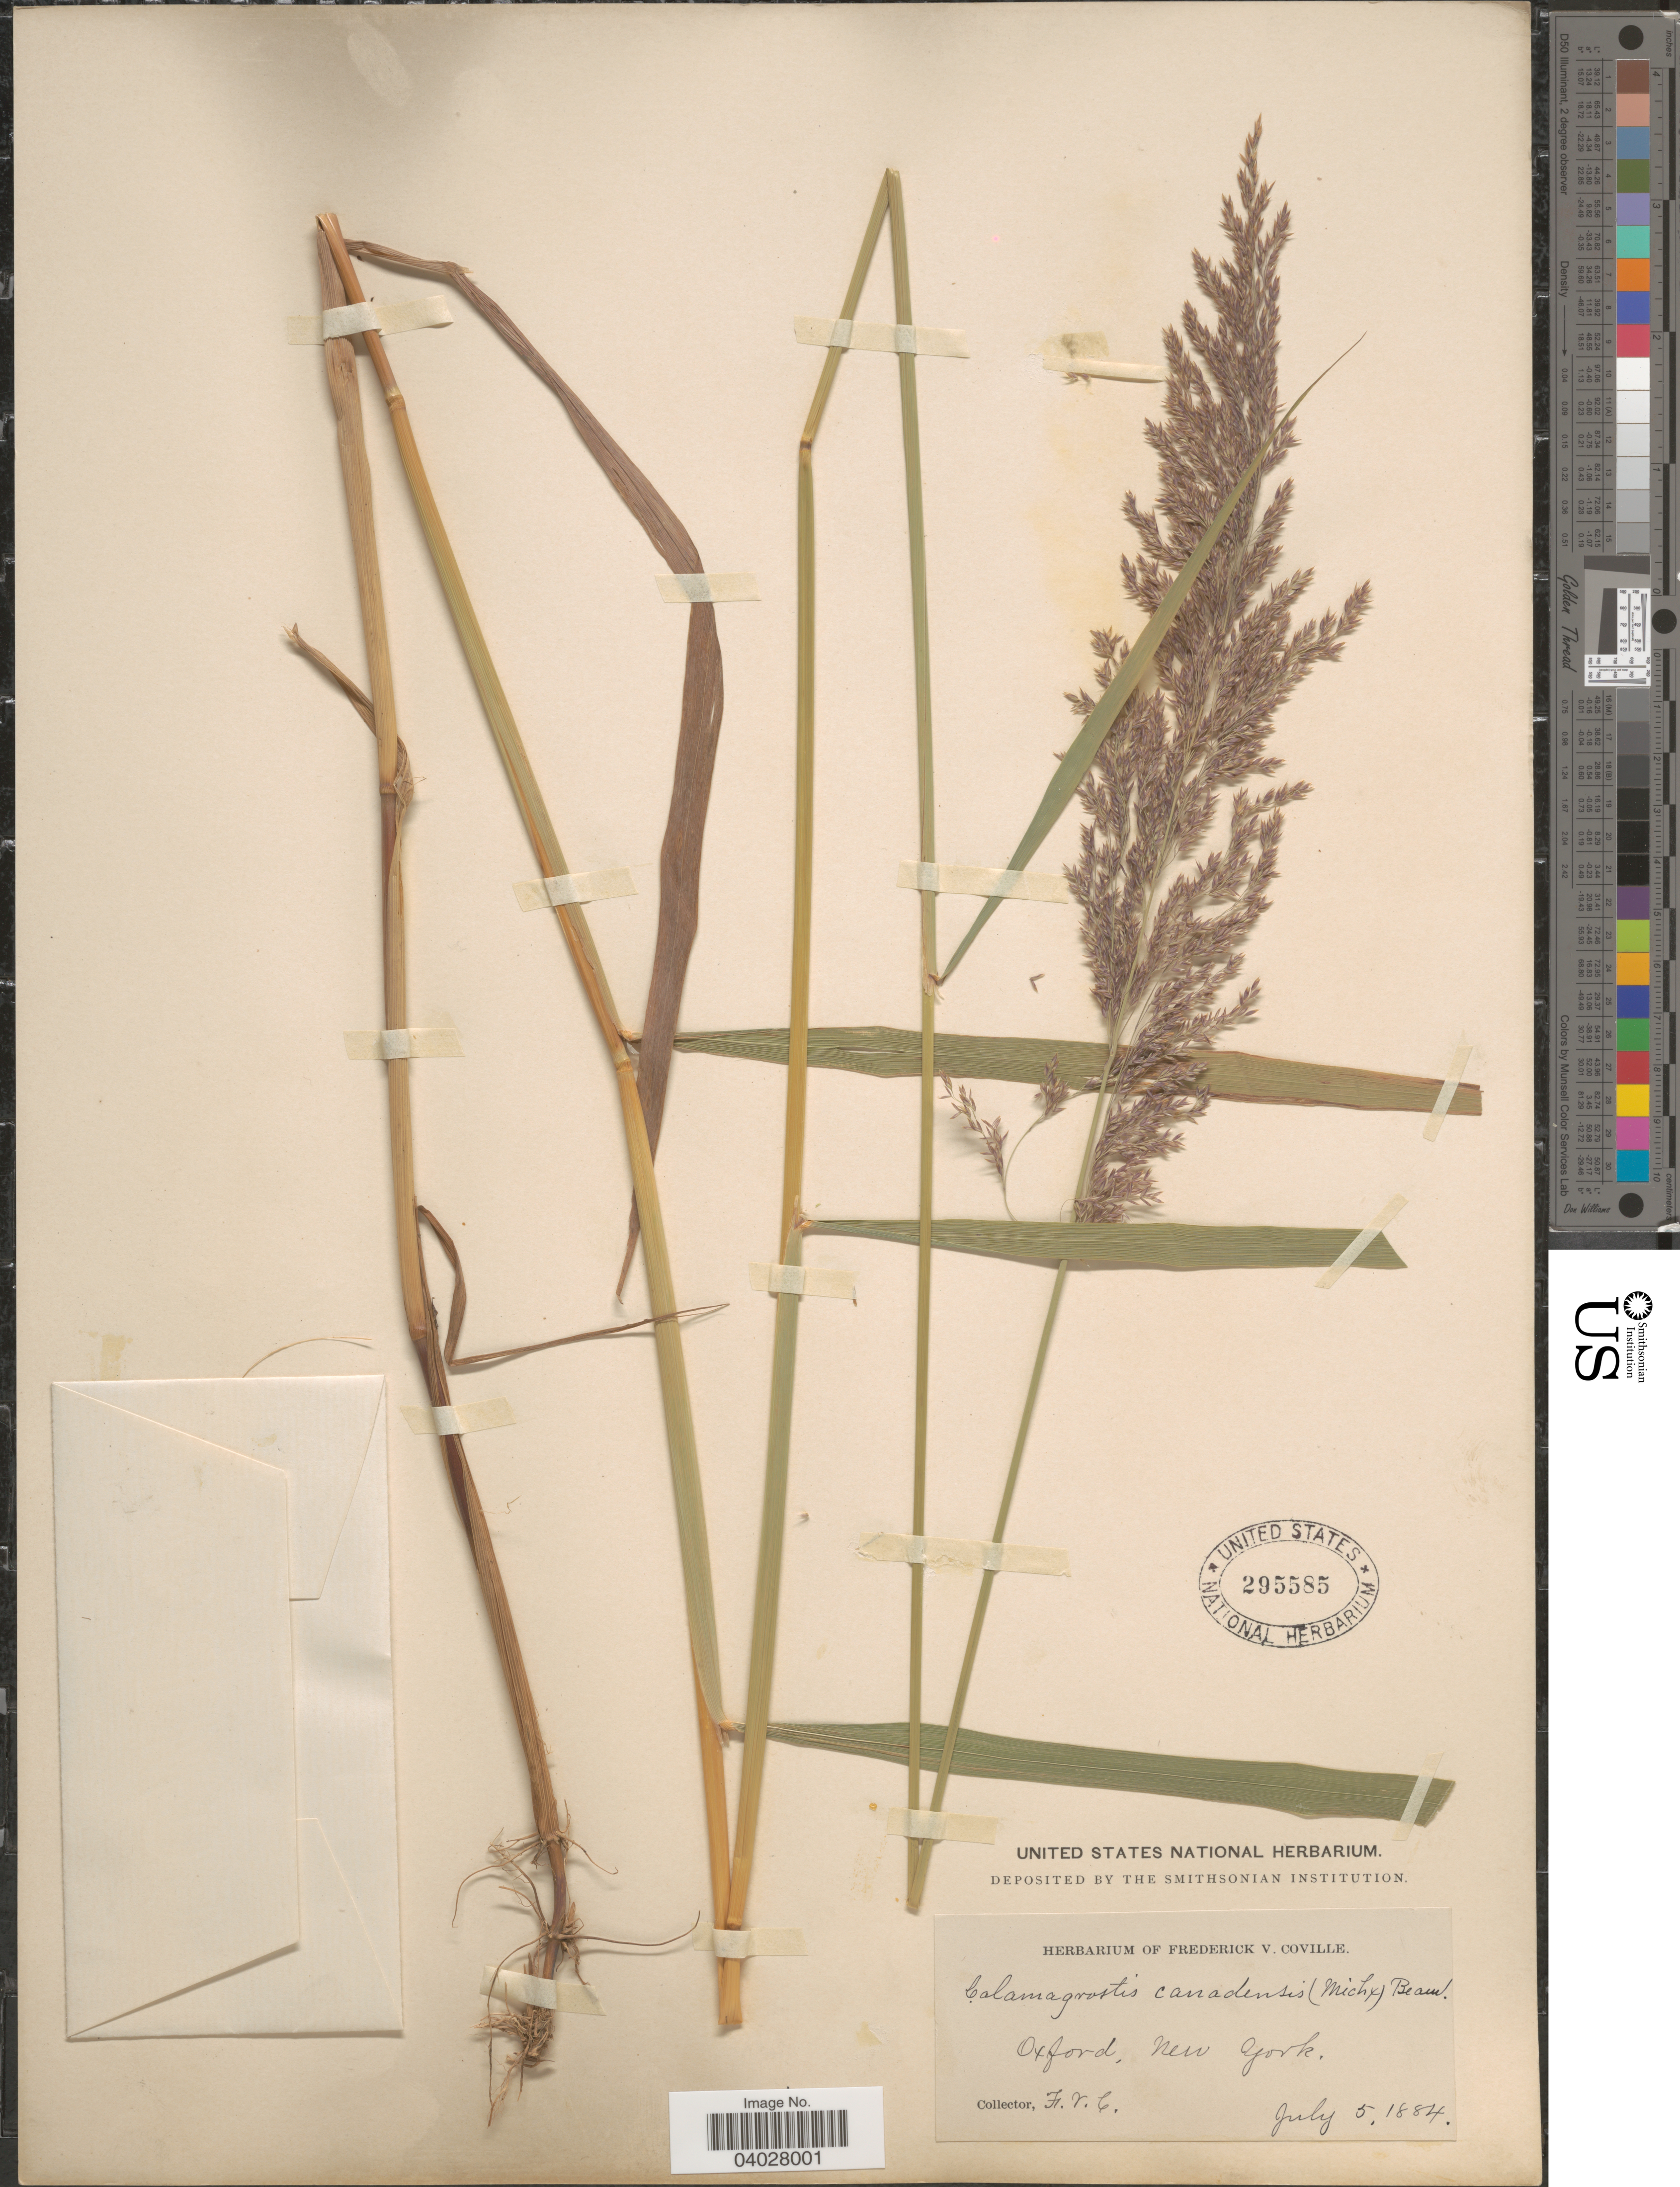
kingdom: Plantae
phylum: Tracheophyta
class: Liliopsida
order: Poales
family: Poaceae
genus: Calamagrostis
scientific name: Calamagrostis canadensis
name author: (Michx.) P. Beauv.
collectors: F. V. Coville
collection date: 1884-07-05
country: United States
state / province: New York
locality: Oxford.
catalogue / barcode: US 295585